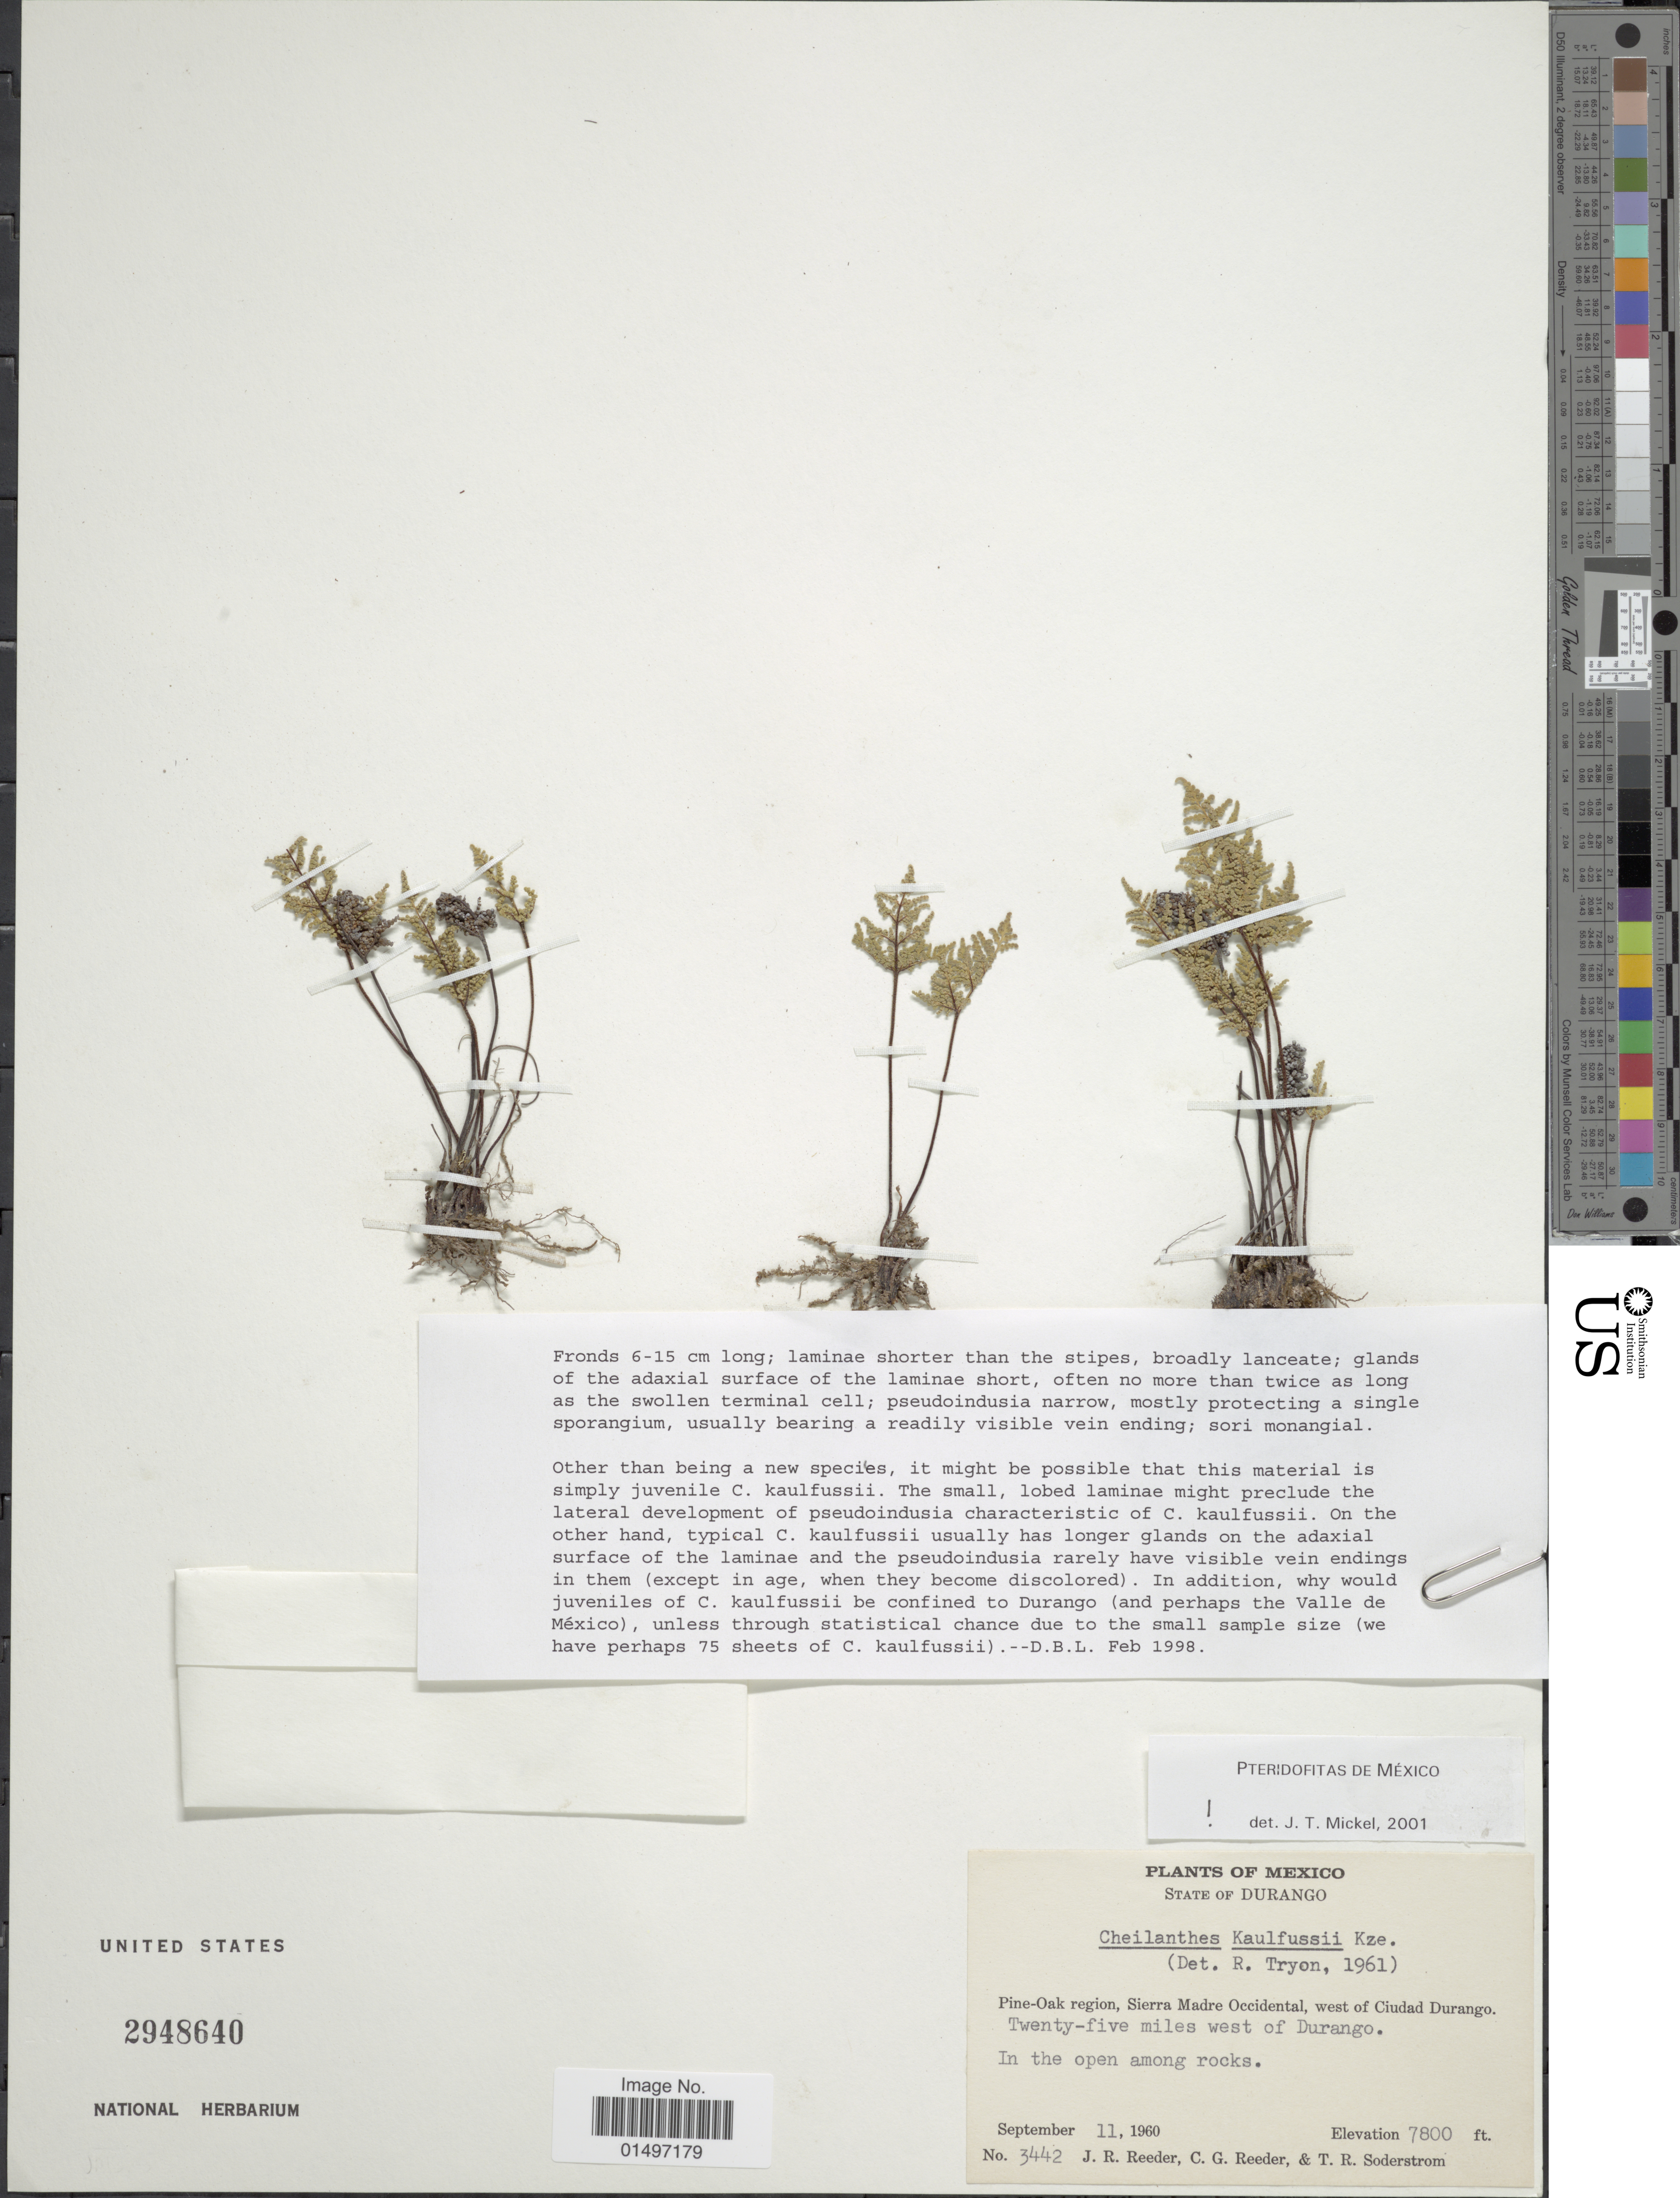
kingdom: Plantae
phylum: Tracheophyta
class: Polypodiopsida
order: Polypodiales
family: Pteridaceae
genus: Gaga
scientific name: Gaga kaulfussii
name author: (Kunze) Fay W. Li & Windham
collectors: J. R. Reeder, C. G. Reeder & T. R. Soderstrom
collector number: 3442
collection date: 1960-09-11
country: Mexico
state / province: Durango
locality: Mexico, Pine-oak region, Sierra Madre Occidental. west of Ciudad Durango, twenty-five miles west of Durango.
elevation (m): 2377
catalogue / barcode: US 2948640